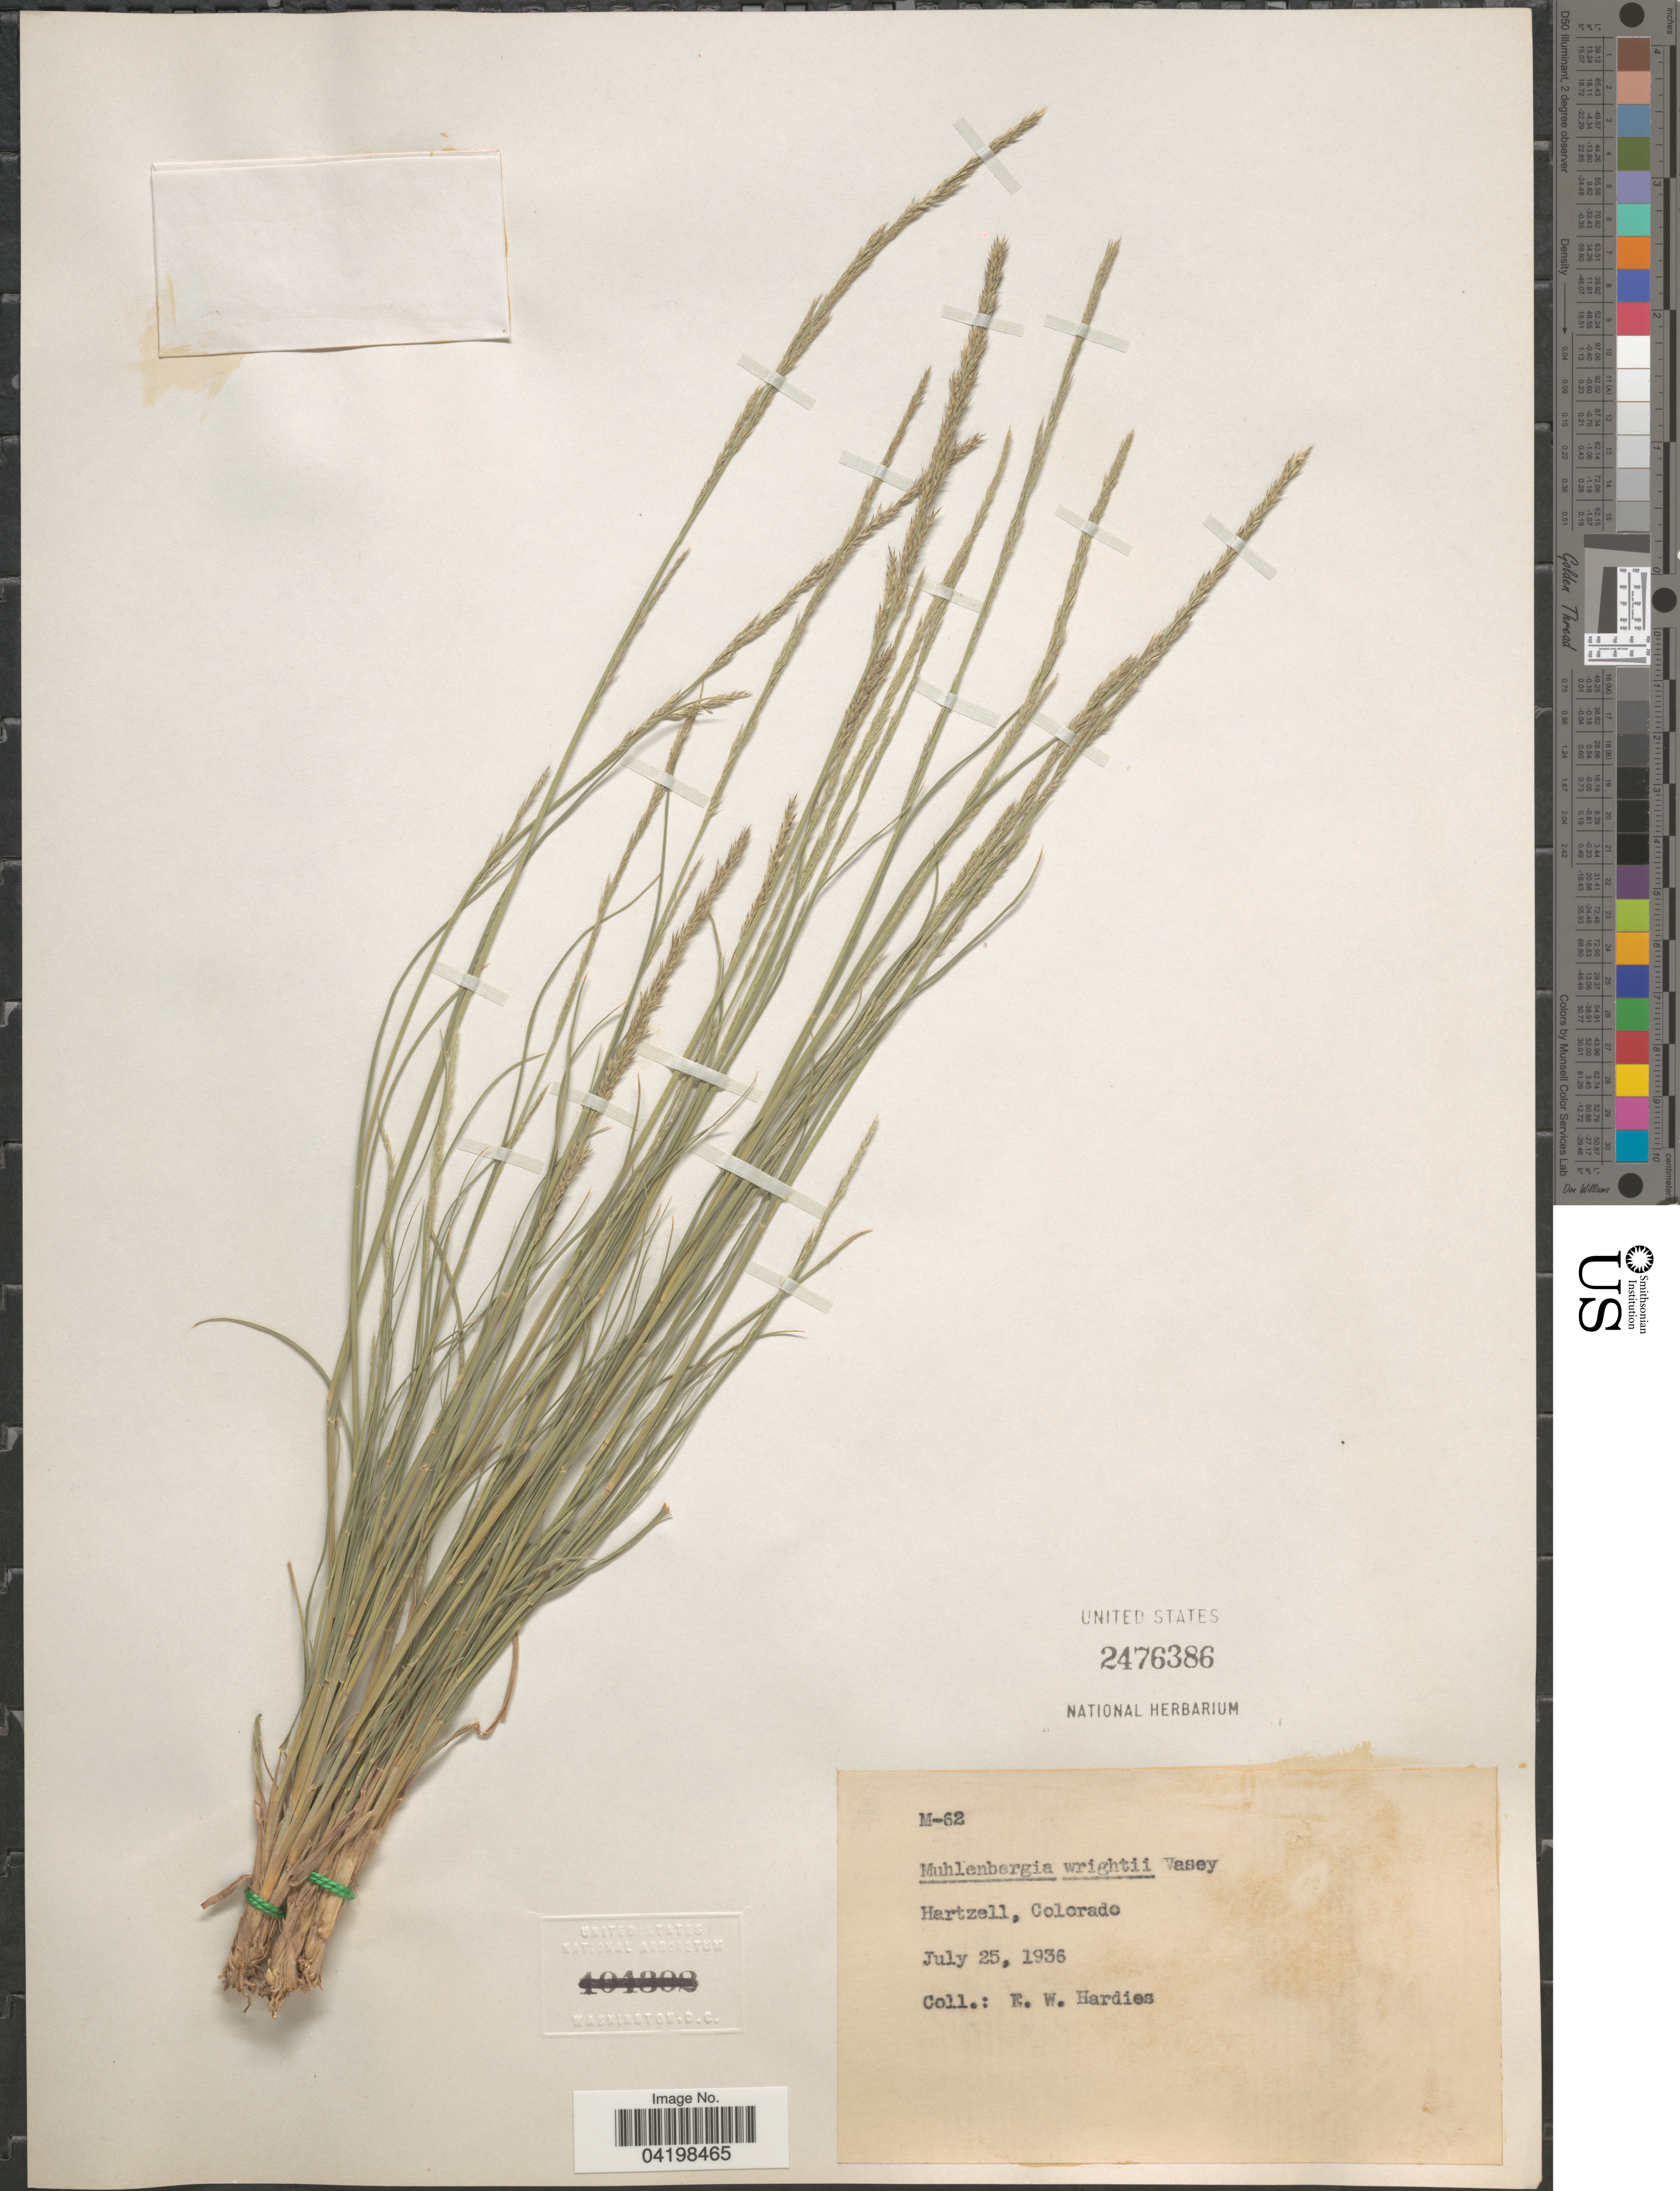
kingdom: Plantae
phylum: Tracheophyta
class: Liliopsida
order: Poales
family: Poaceae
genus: Muhlenbergia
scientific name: Muhlenbergia wrightii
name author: Vasey ex J.M. Coult.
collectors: E. Hardies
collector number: M-62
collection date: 1936-07-25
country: United States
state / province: Colorado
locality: Hartzell.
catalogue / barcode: US 2476386